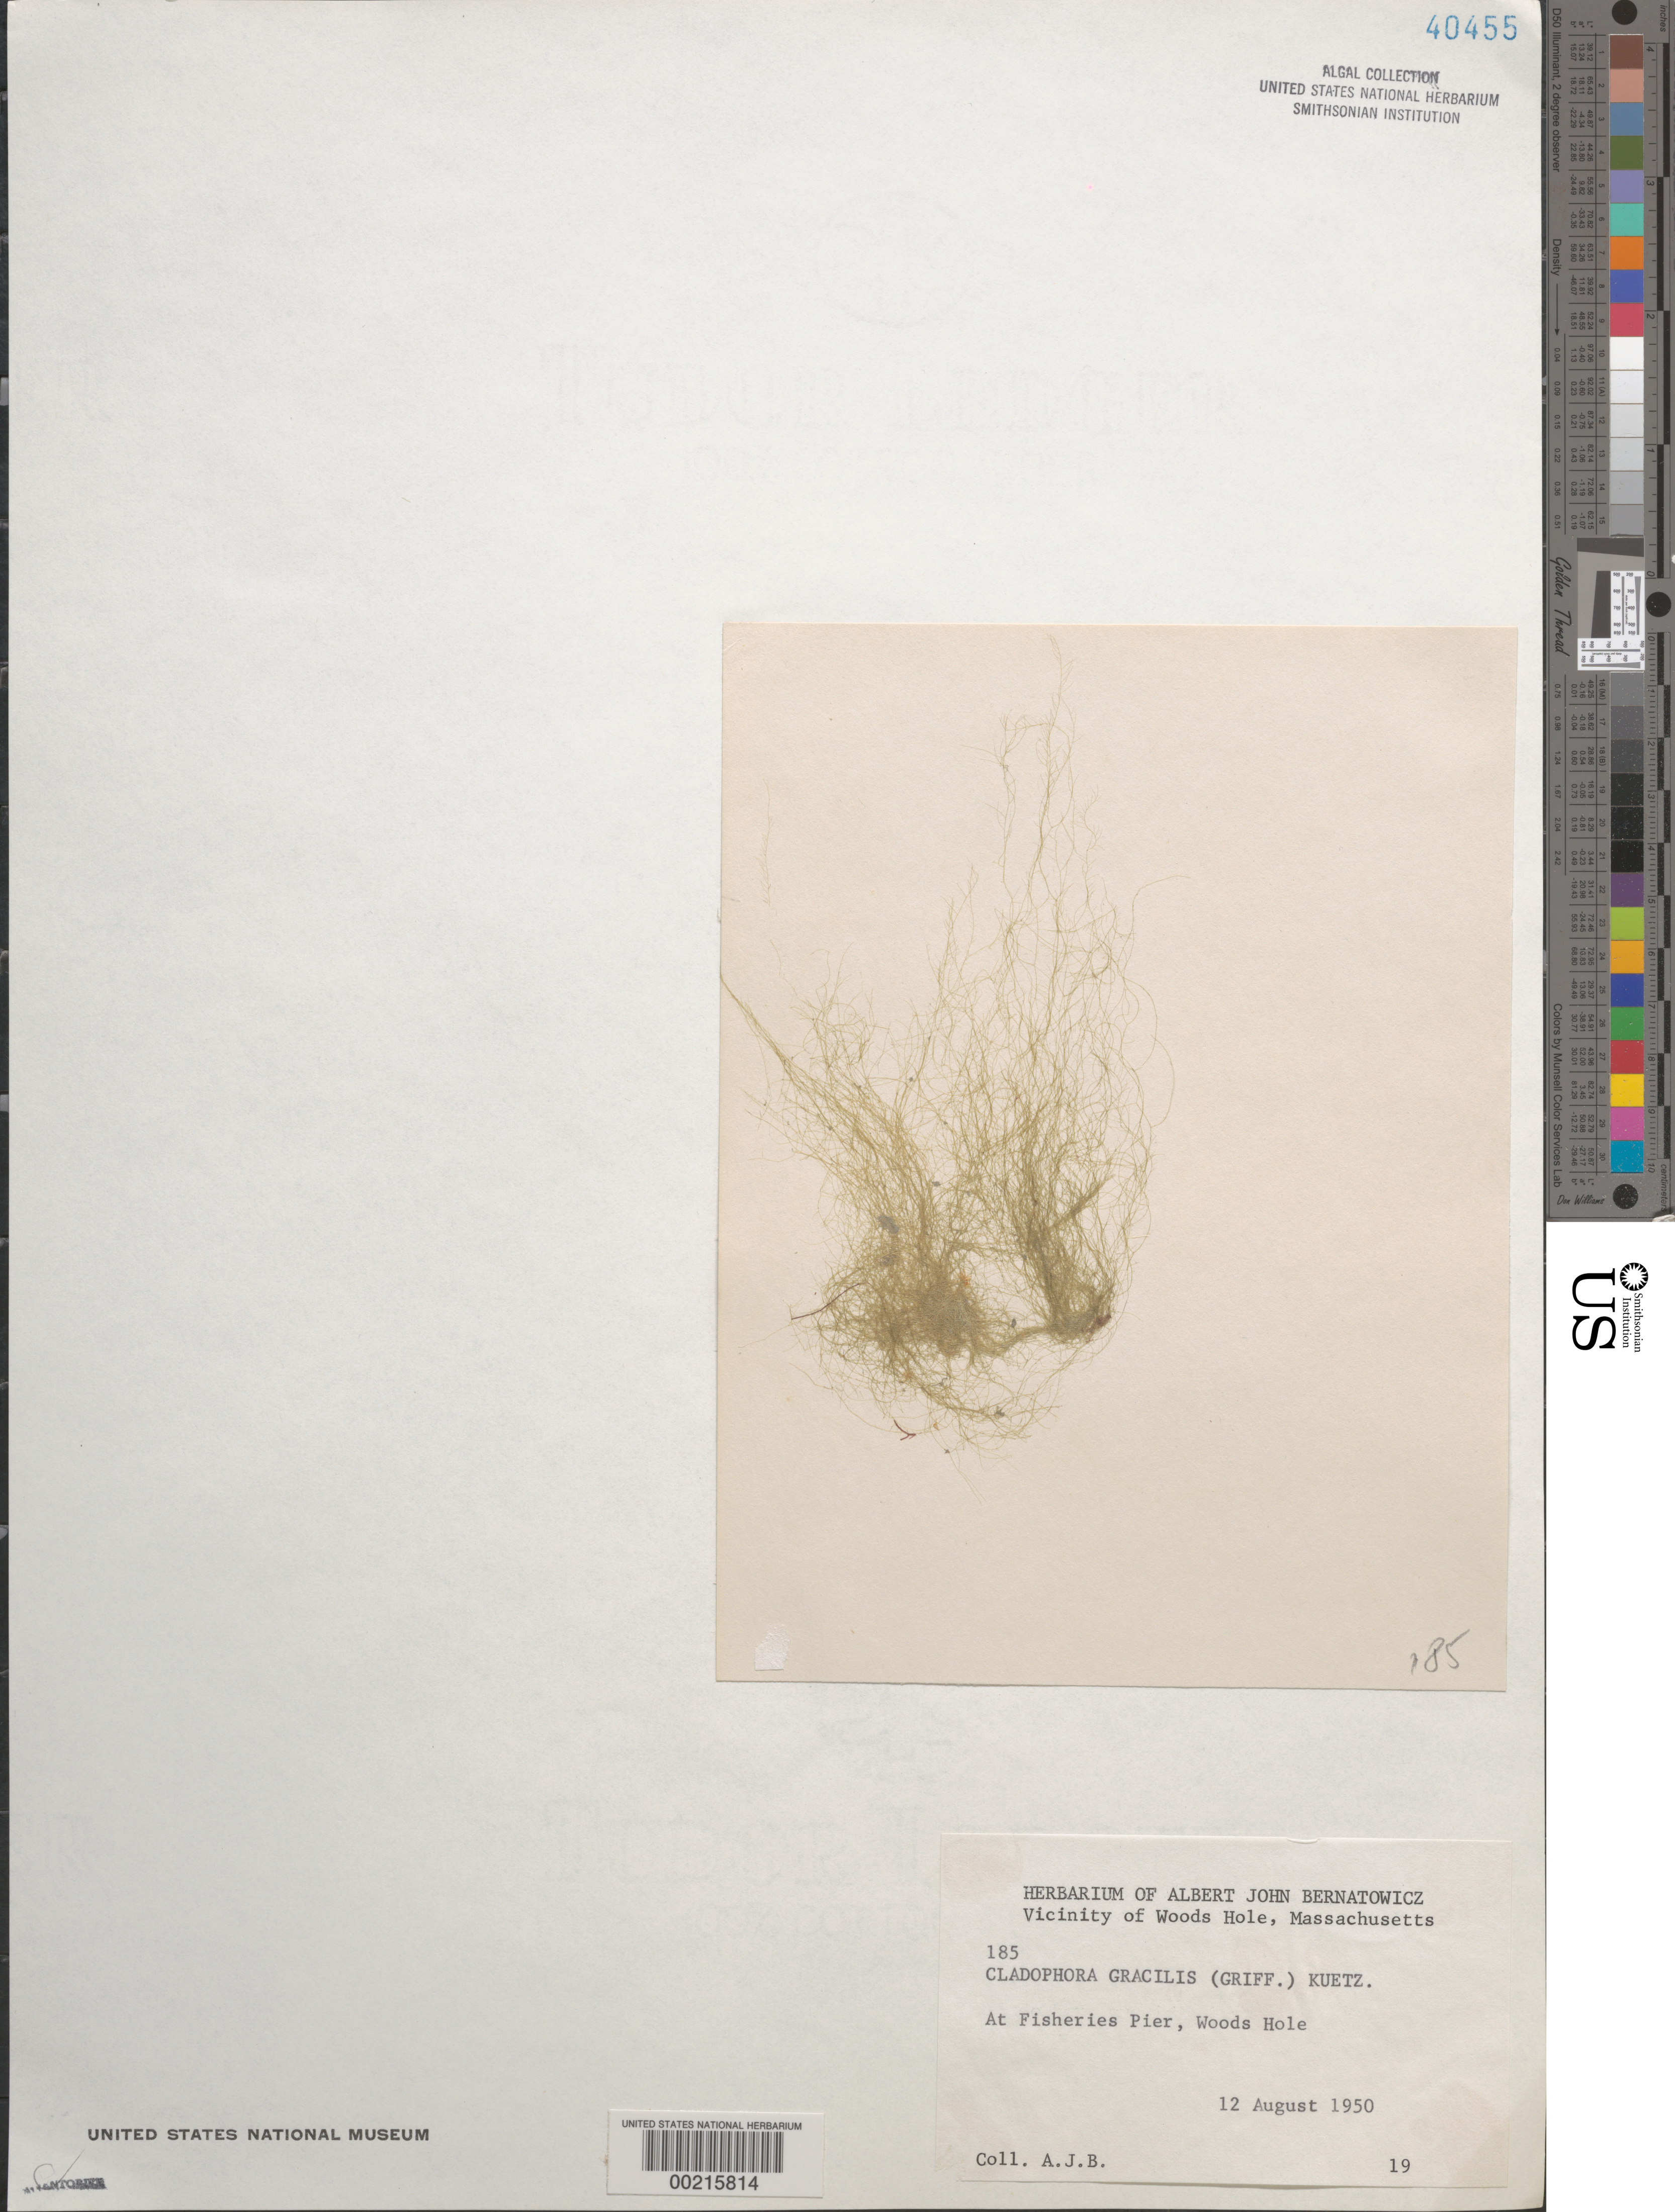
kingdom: Plantae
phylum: Chlorophyta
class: Ulvophyceae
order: Cladophorales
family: Cladophoraceae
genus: Cladophora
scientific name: Cladophora gracilis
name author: (Griff.) Kütz.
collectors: A. Bernatowicz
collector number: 185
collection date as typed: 12 Aug 1950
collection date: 1950-08-12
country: United States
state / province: Massachusetts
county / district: Barnstable County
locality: Woods Hole, Fisheries pier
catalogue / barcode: US 40455